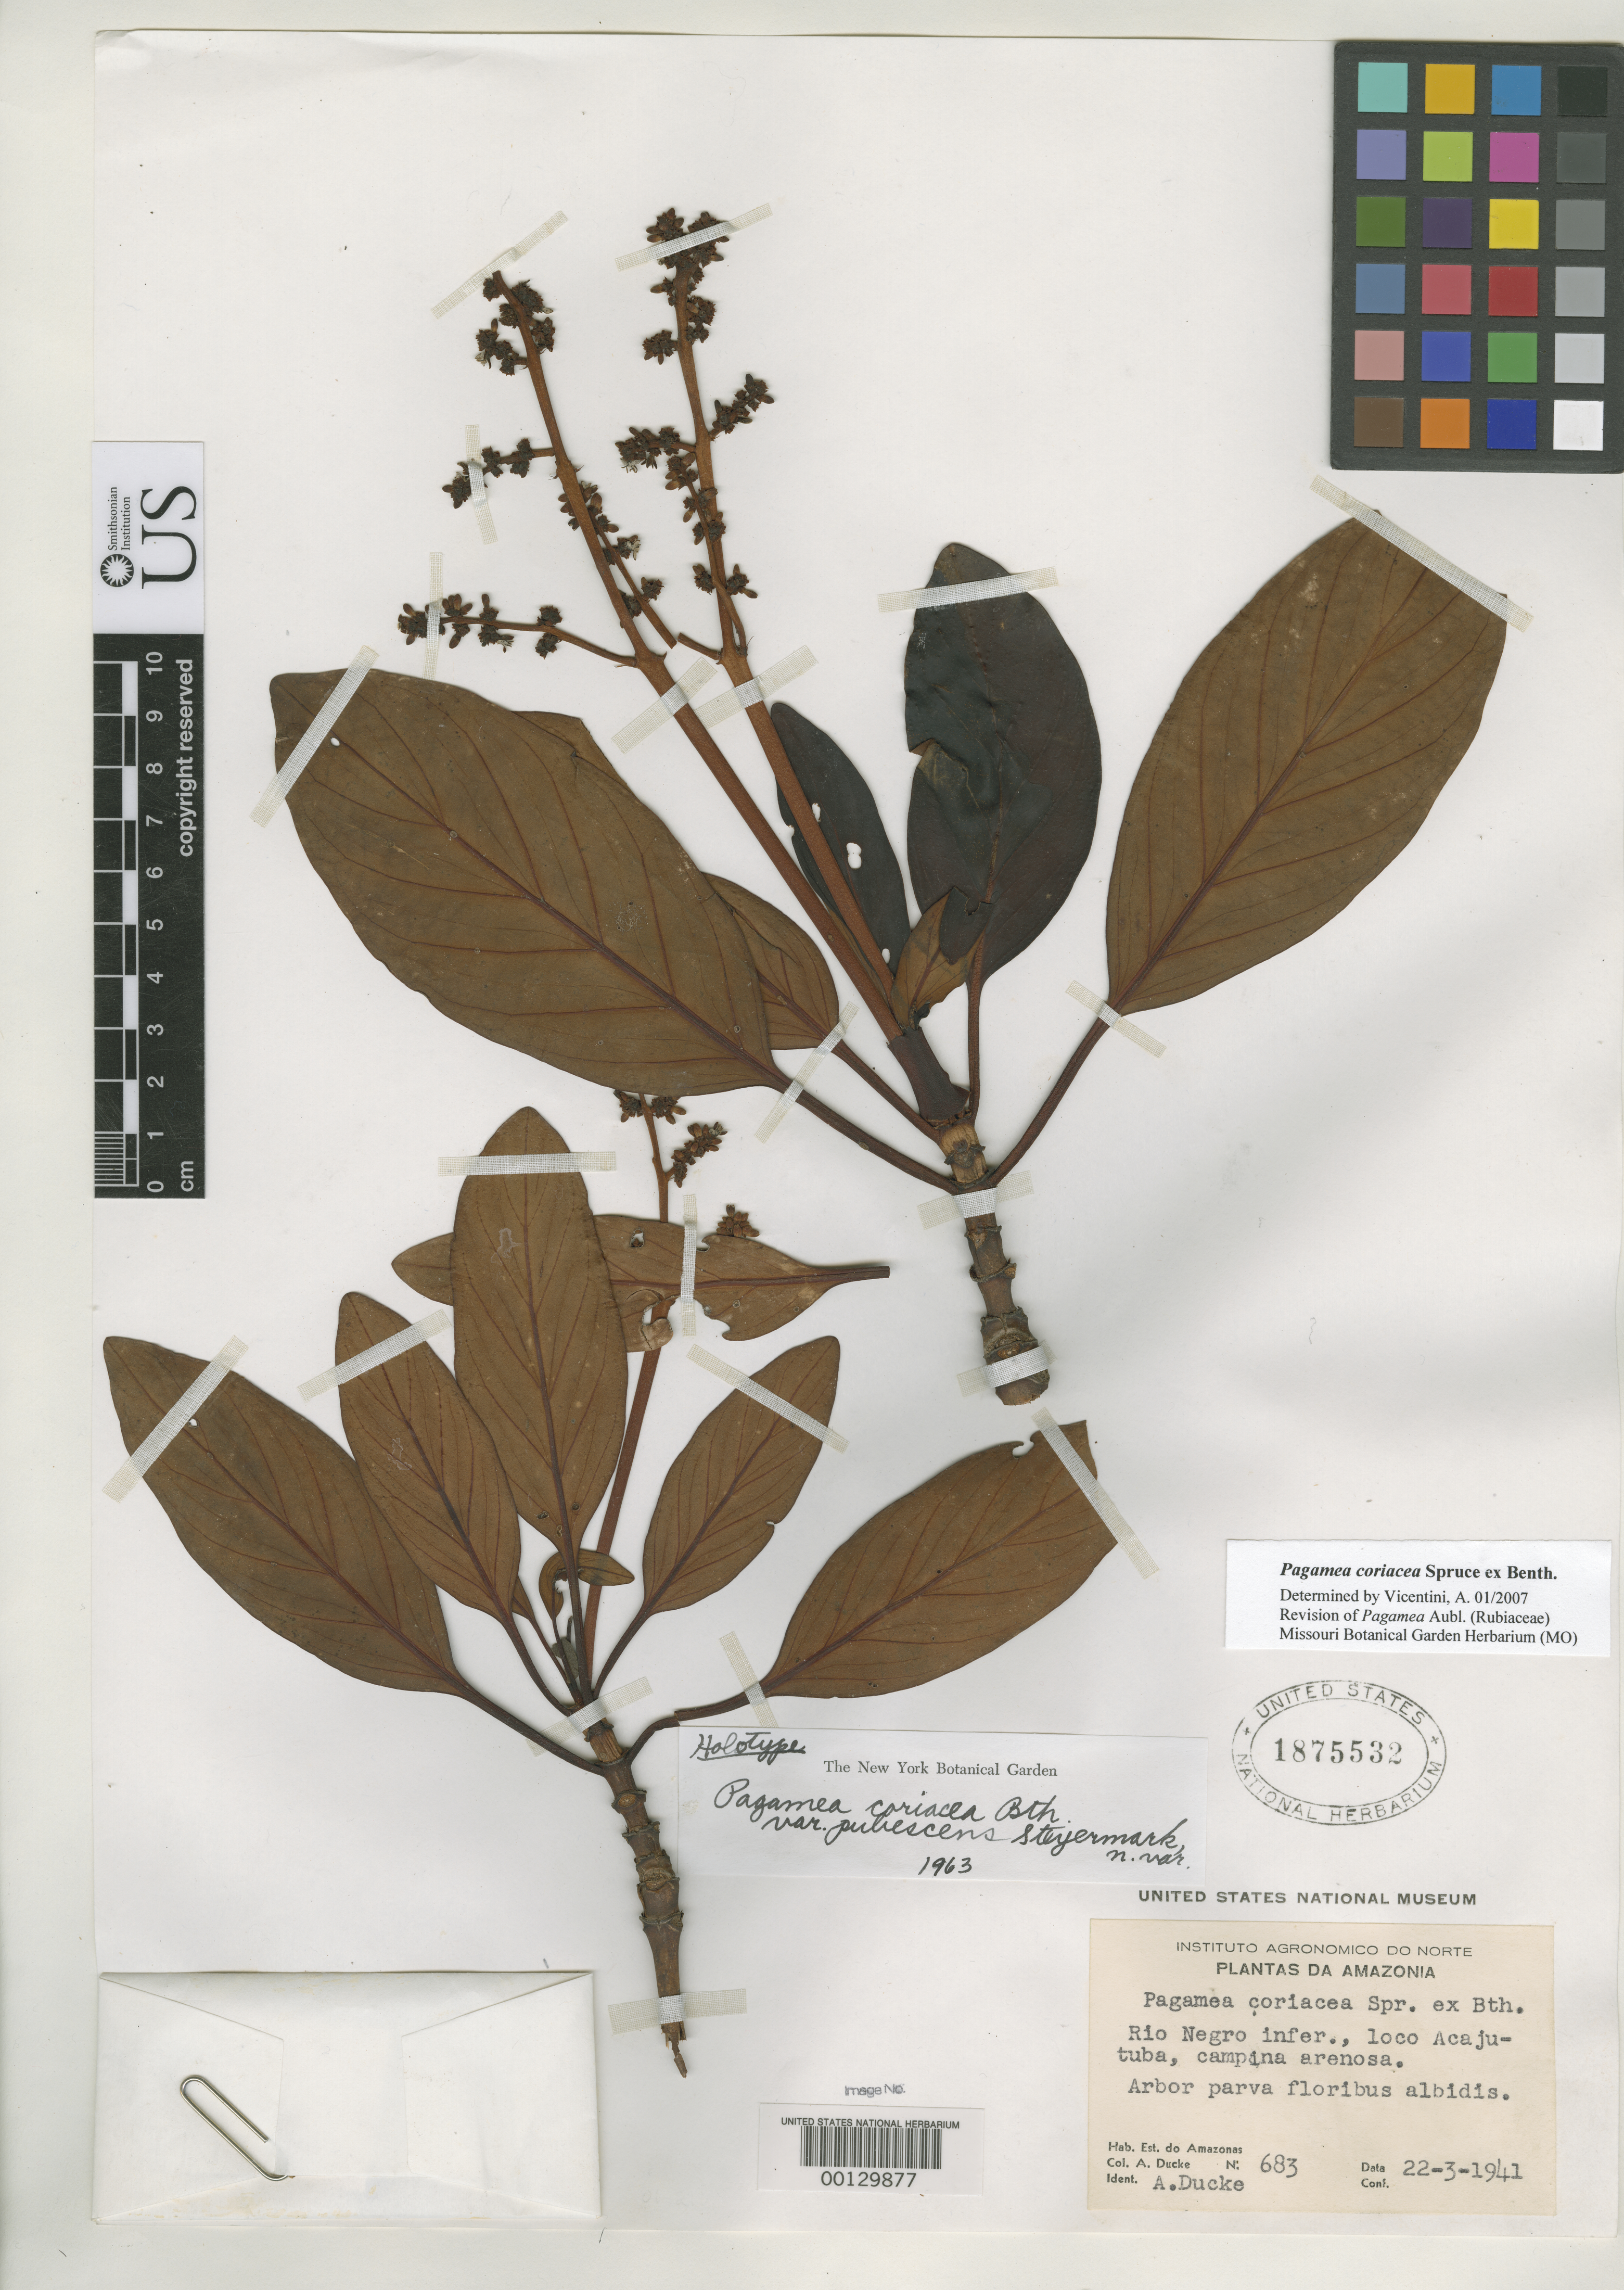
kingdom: Plantae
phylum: Tracheophyta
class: Magnoliopsida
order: Gentianales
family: Rubiaceae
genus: Pagamea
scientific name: Pagamea coriacea var. pubescens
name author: Steyerm.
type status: Holotype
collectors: A. Ducke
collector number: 683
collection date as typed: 22 Mar 1941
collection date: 1941-03-22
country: Brazil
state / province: Amazonas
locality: Acajutuba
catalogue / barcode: US 1875532